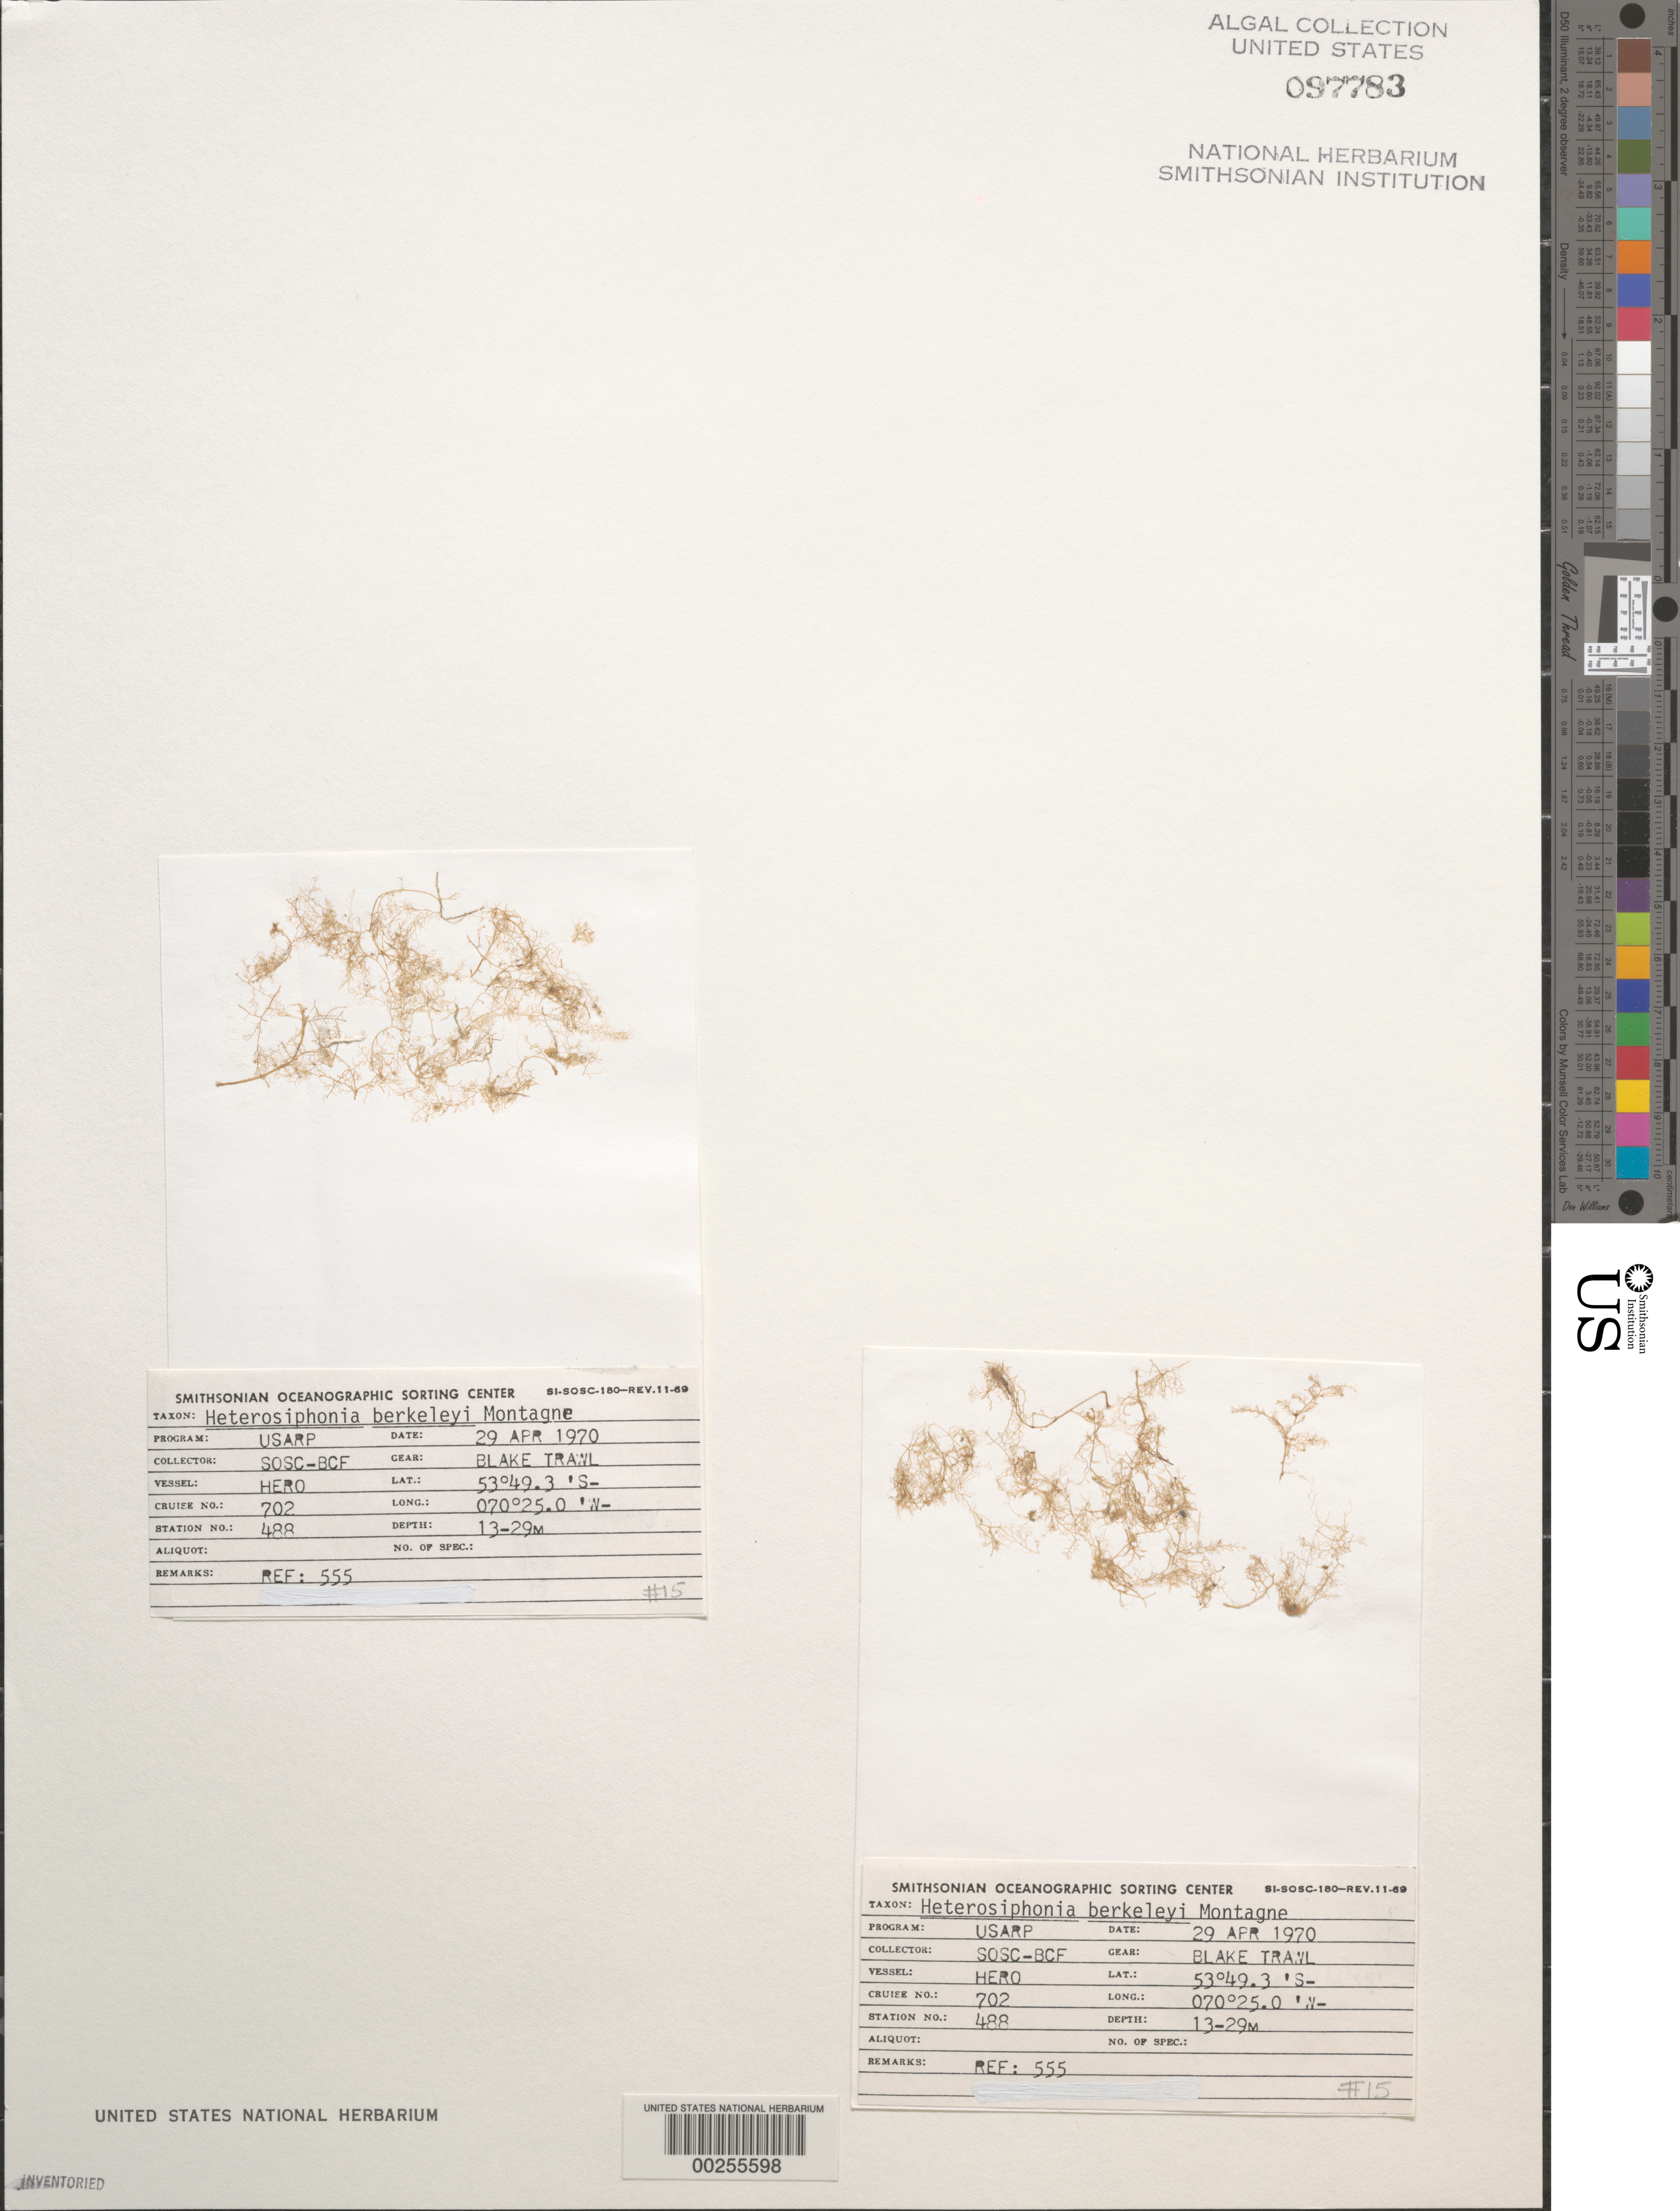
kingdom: Plantae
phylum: Rhodophyta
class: Florideophyceae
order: Ceramiales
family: Dasyaceae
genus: Heterosiphonia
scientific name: Heterosiphonia berkeleyi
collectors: SOSC-BCF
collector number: Station 488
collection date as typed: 29 Apr 1970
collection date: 1970-04-29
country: Chile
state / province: Magallanes y de la Antártica Chilena (XII)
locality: north of Punta Arenas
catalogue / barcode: US 97783